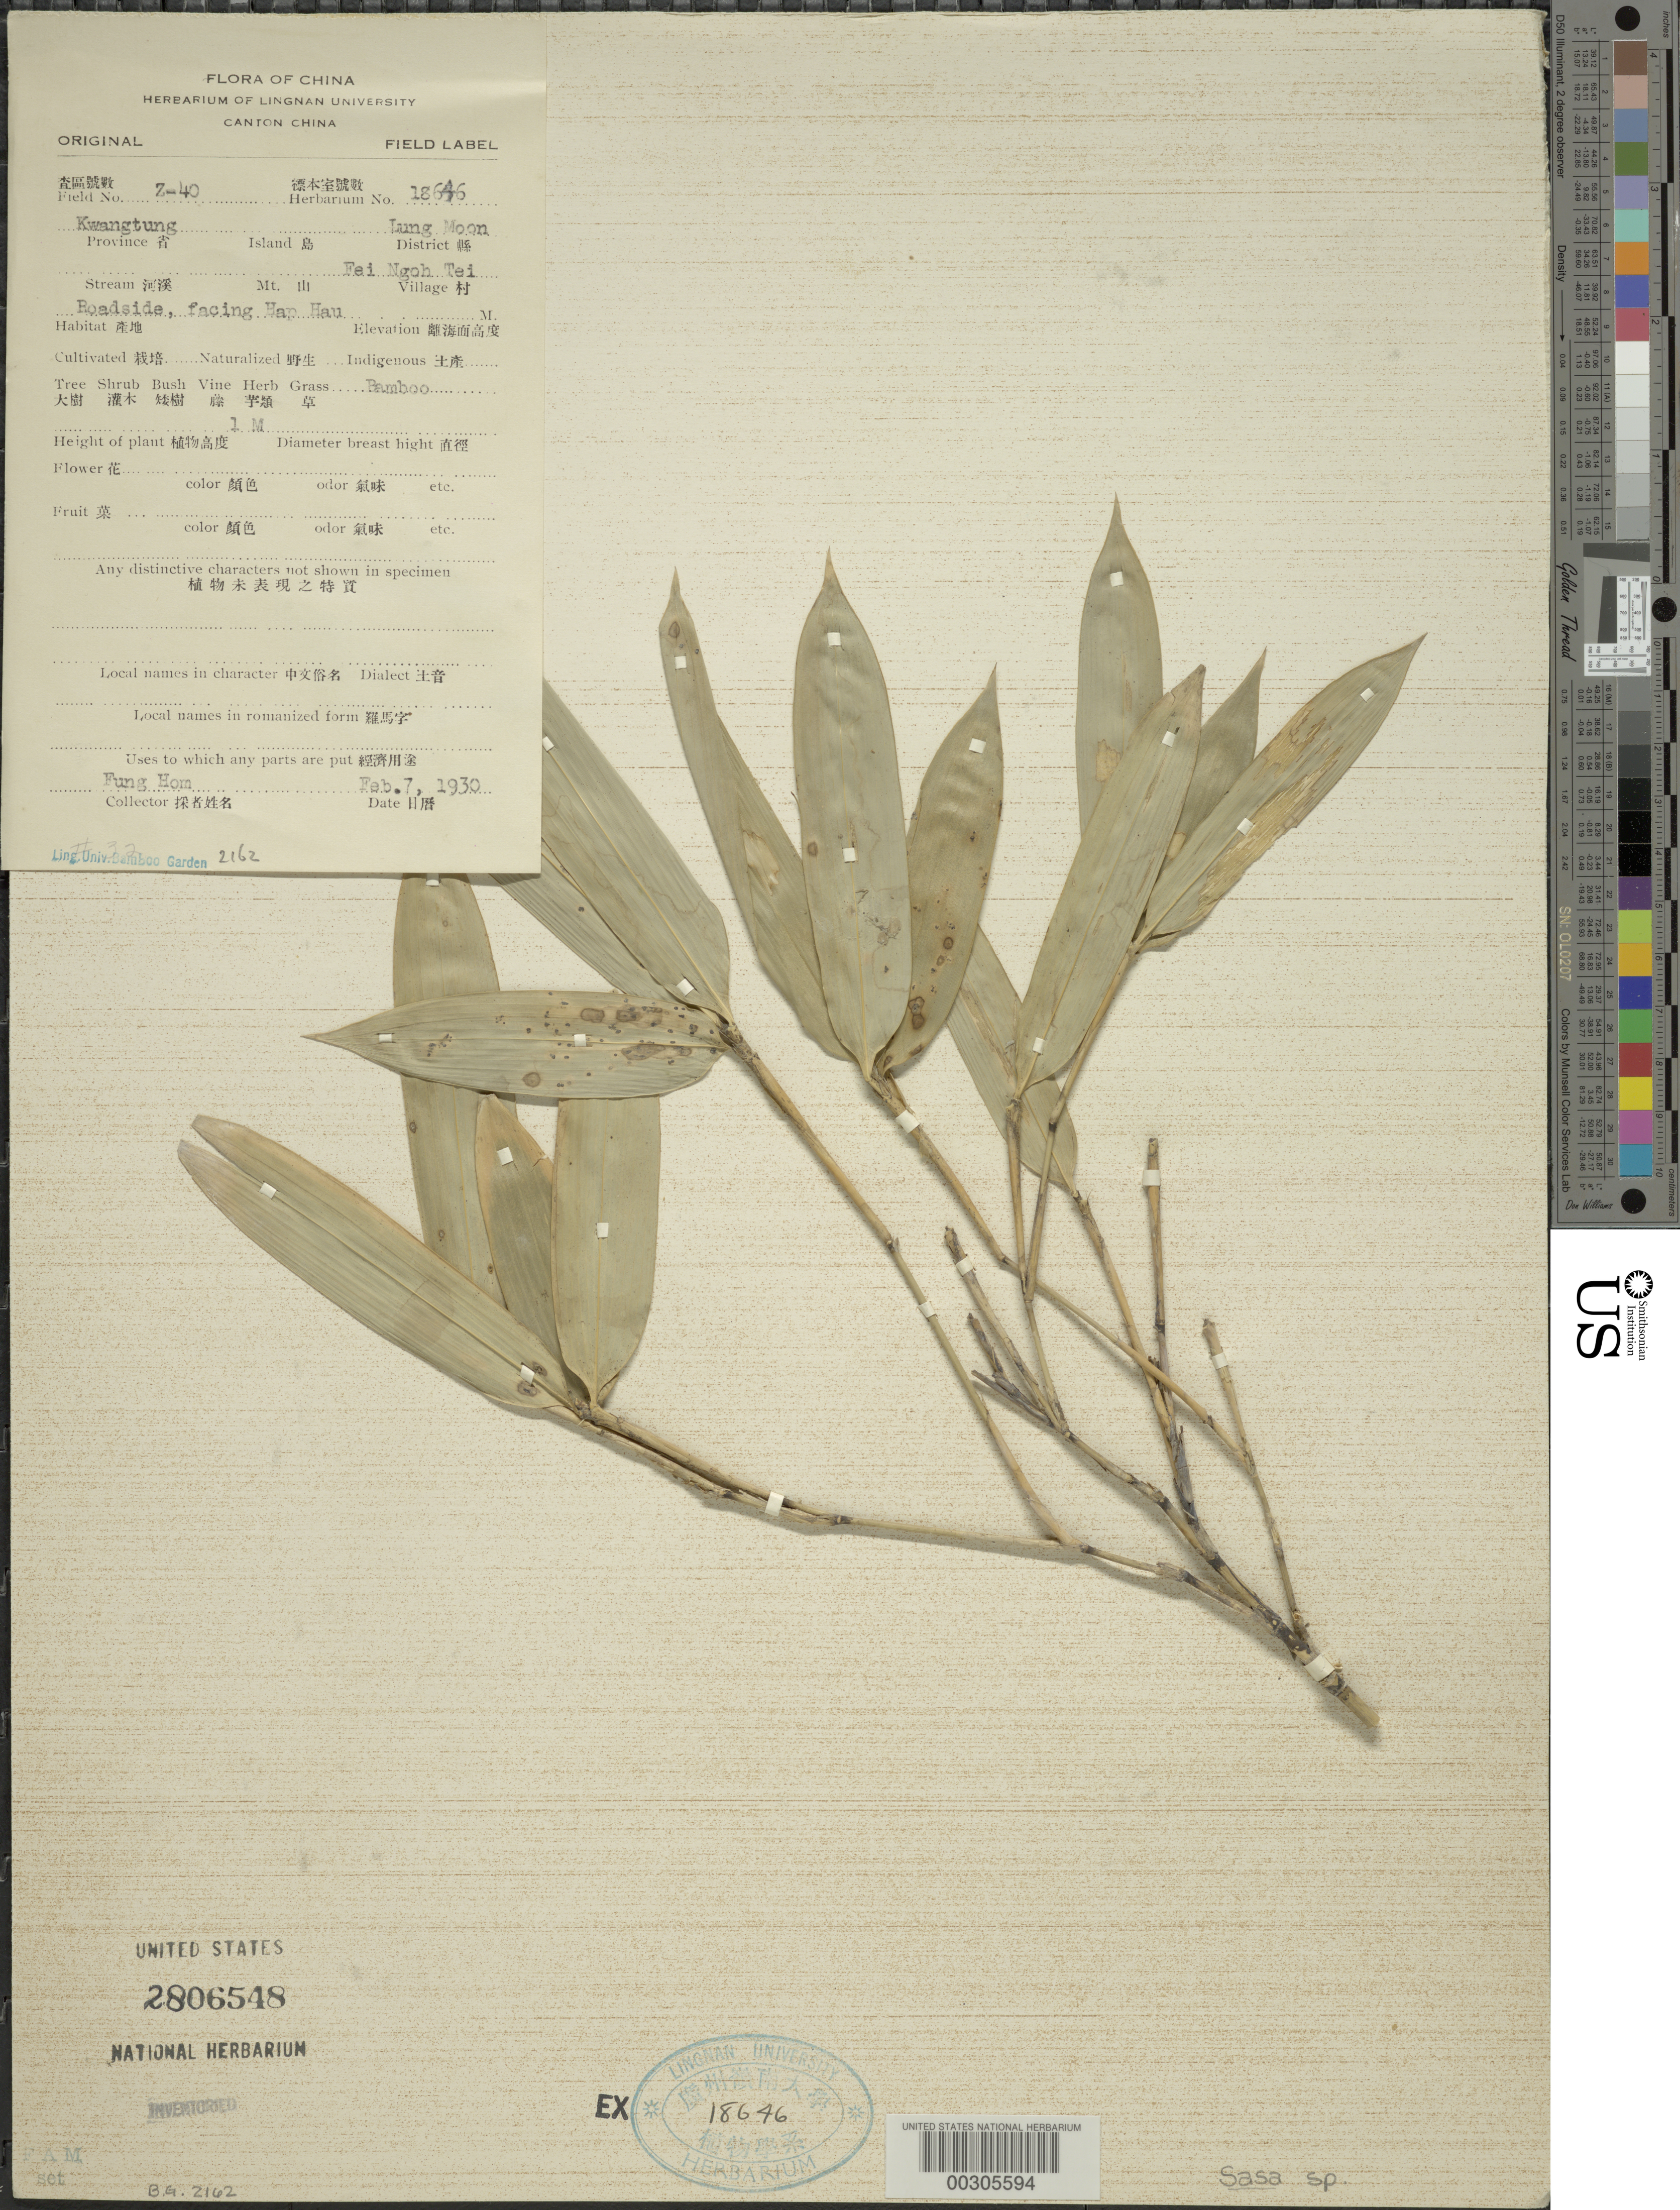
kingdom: Plantae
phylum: Tracheophyta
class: Liliopsida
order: Poales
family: Poaceae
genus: Sasa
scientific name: Sasa sp.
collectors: H. L. Fung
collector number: Z-40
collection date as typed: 07 Feb 1930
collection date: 1930-02-07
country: China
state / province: Guangdong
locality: Lung moon, fei ngoh tei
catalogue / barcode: US 2806548